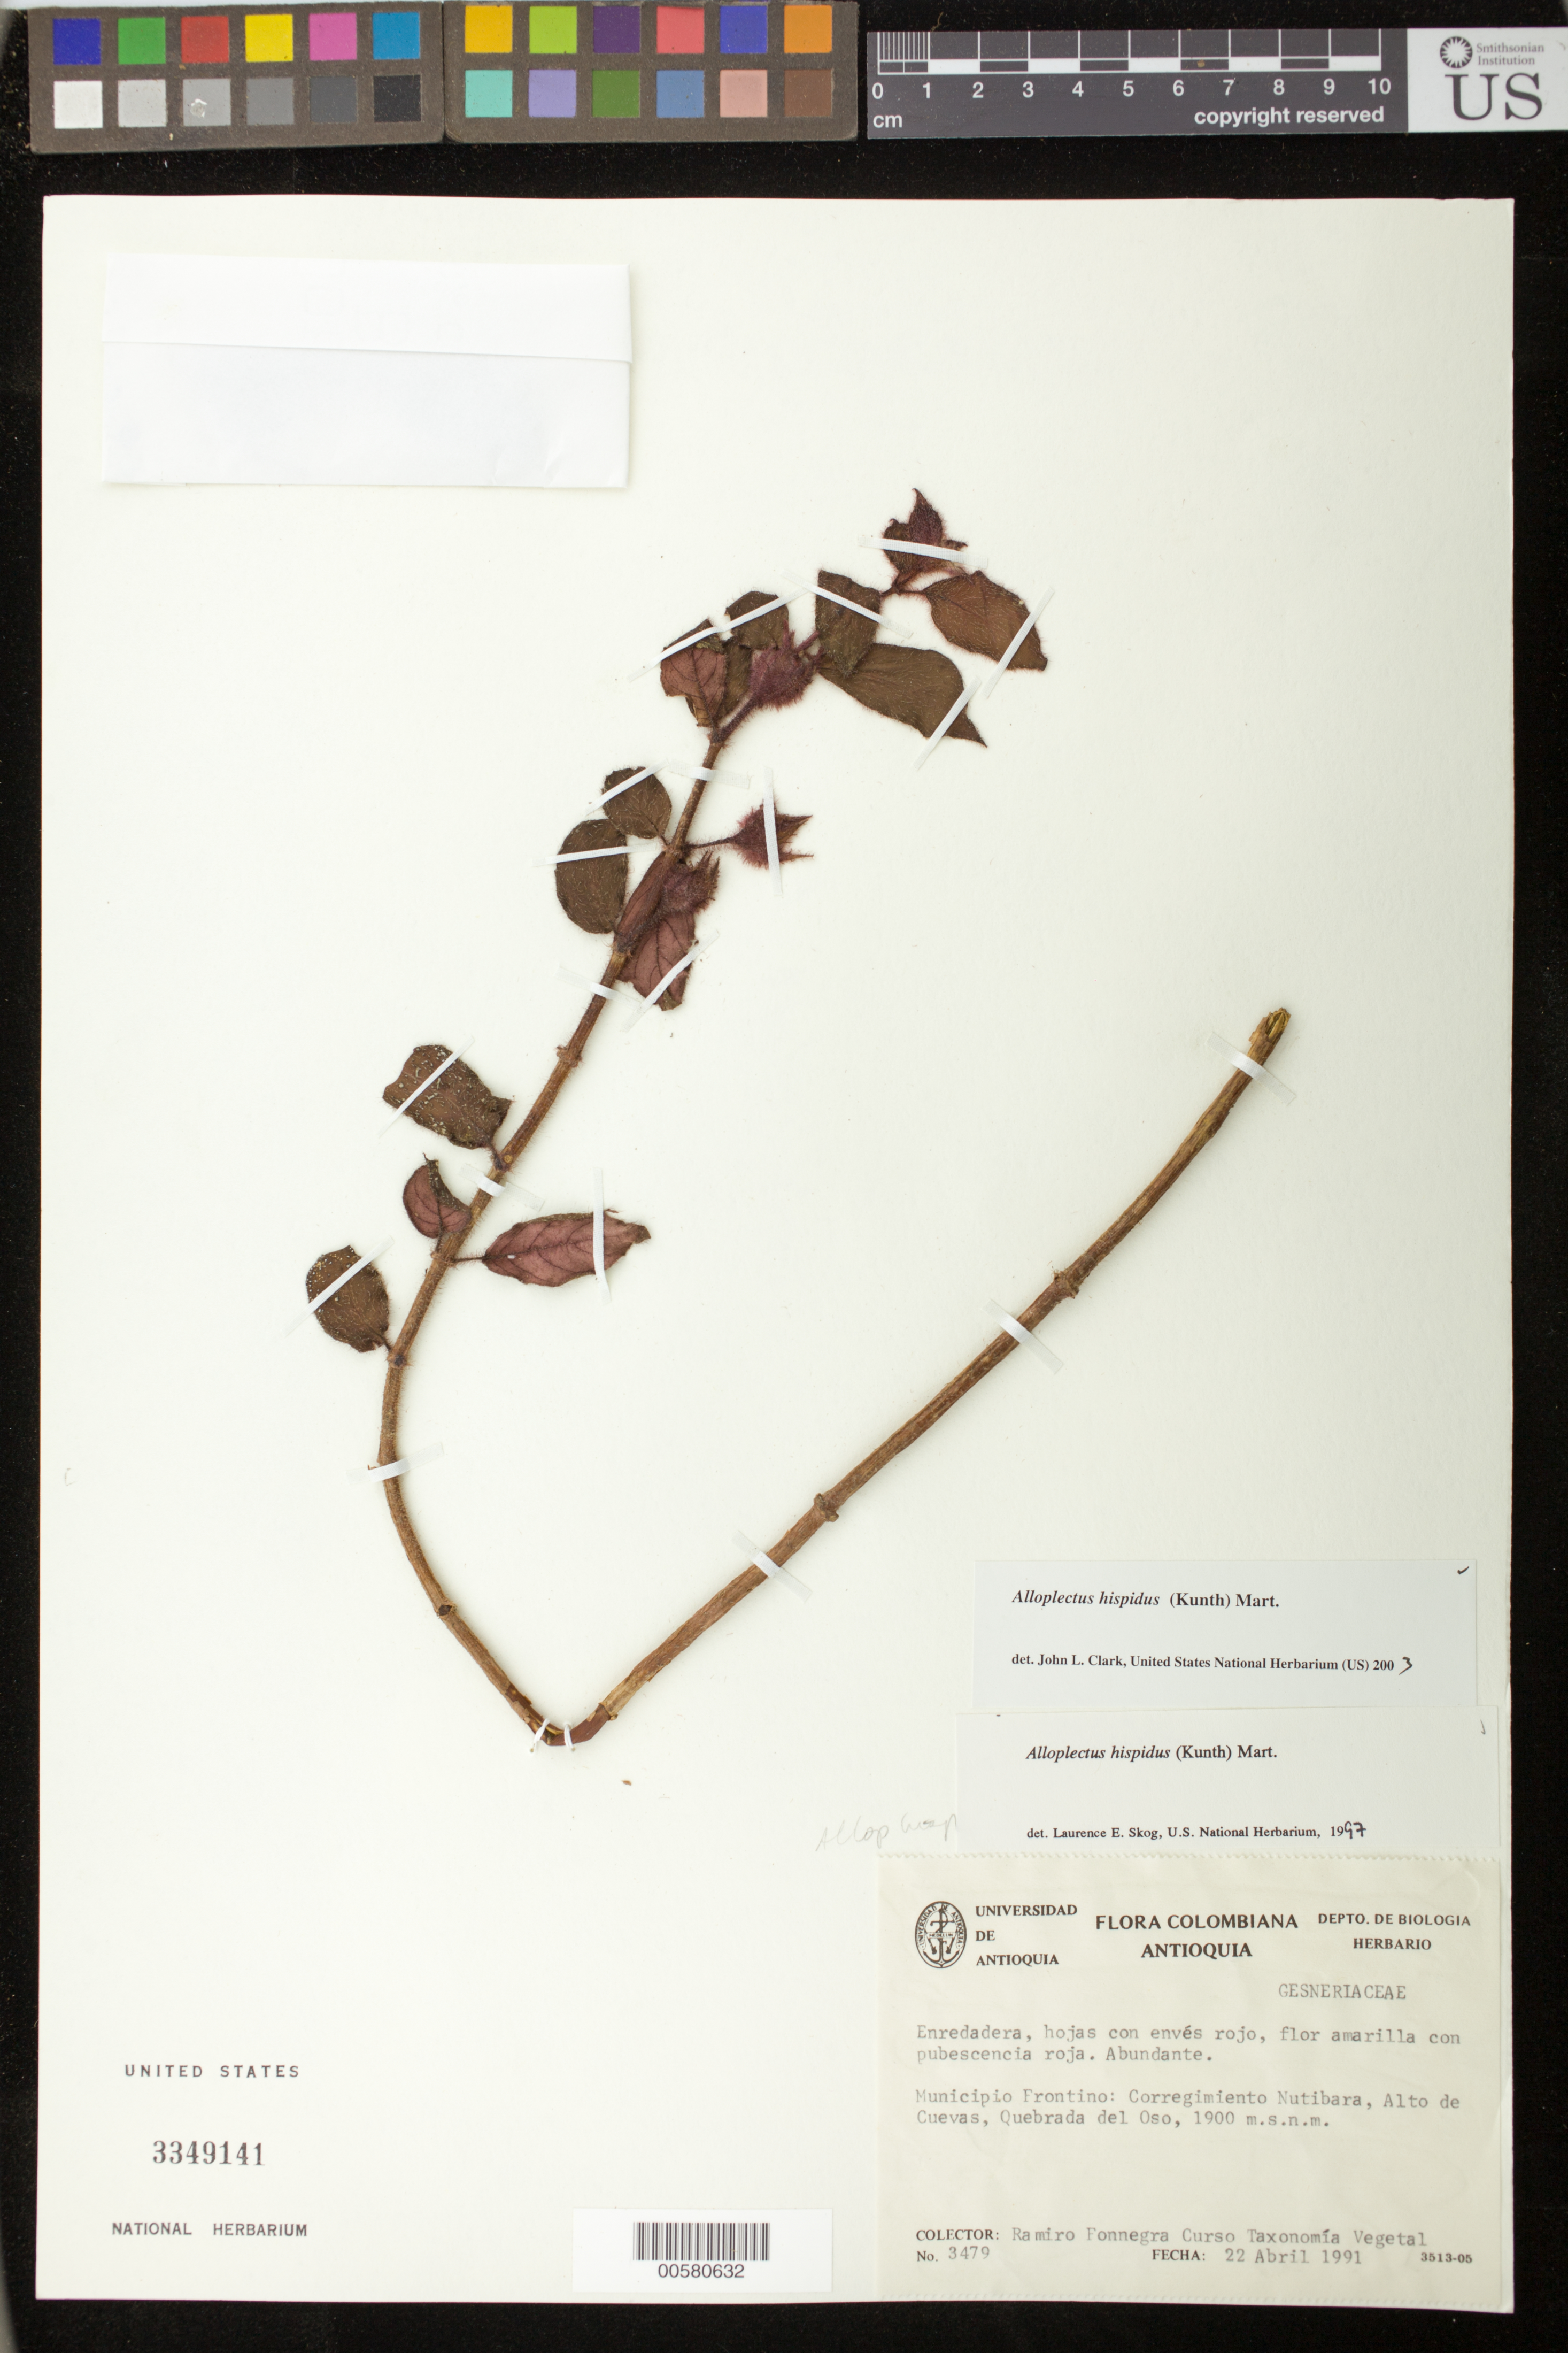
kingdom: Plantae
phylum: Tracheophyta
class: Magnoliopsida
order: Lamiales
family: Gesneriaceae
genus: Alloplectus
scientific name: Alloplectus hispidus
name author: (Kunth) Mart.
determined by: Skog, Laurence E.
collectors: R. Fonnegra G. & Curso taxonomía vegetal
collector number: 3479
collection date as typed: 22 Apr 1991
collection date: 1991-04-22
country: Colombia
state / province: Antioquia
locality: Mpio. Frontino: Correg. Nutibara, Alto de Cuevas, Quebrada del Oso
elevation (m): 1900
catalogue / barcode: US 3349141